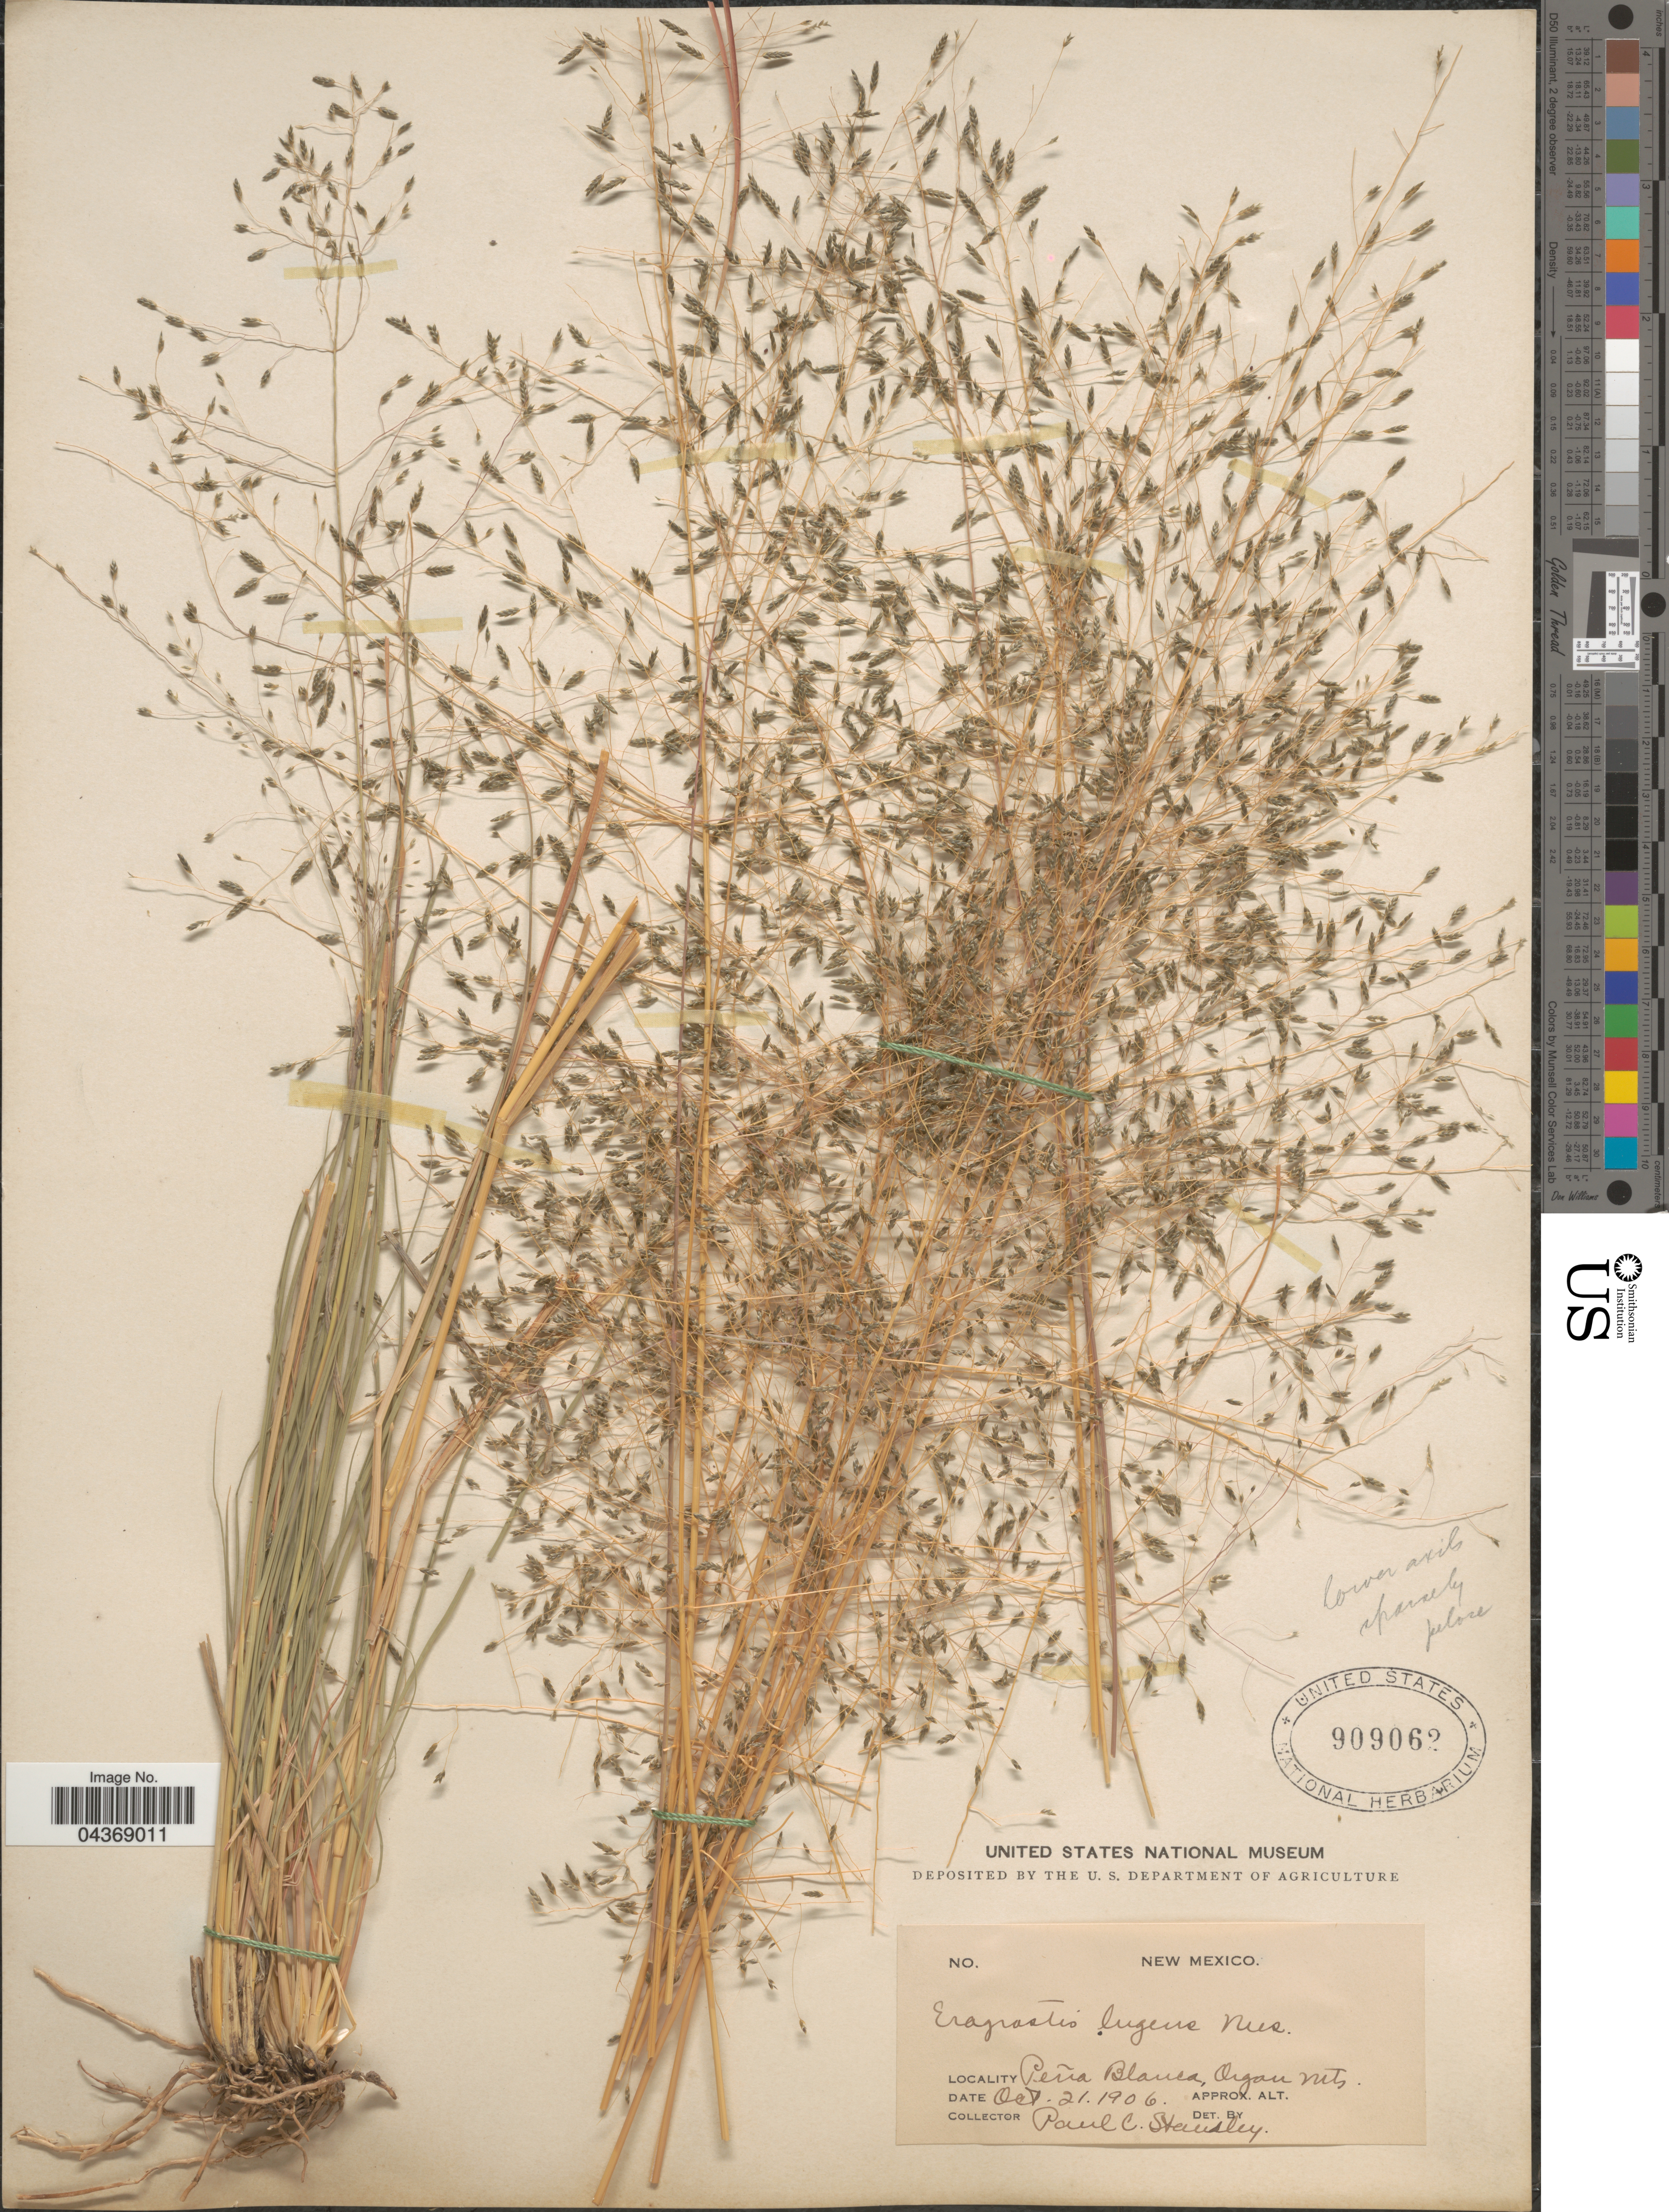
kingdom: Plantae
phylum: Tracheophyta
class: Liliopsida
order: Poales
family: Poaceae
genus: Eragrostis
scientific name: Eragrostis intermedia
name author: Hitchc.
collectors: P. C. Standley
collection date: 1906-10-21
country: United States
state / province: New Mexico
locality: Peña Blanca, Organ Mts.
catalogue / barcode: US 909062